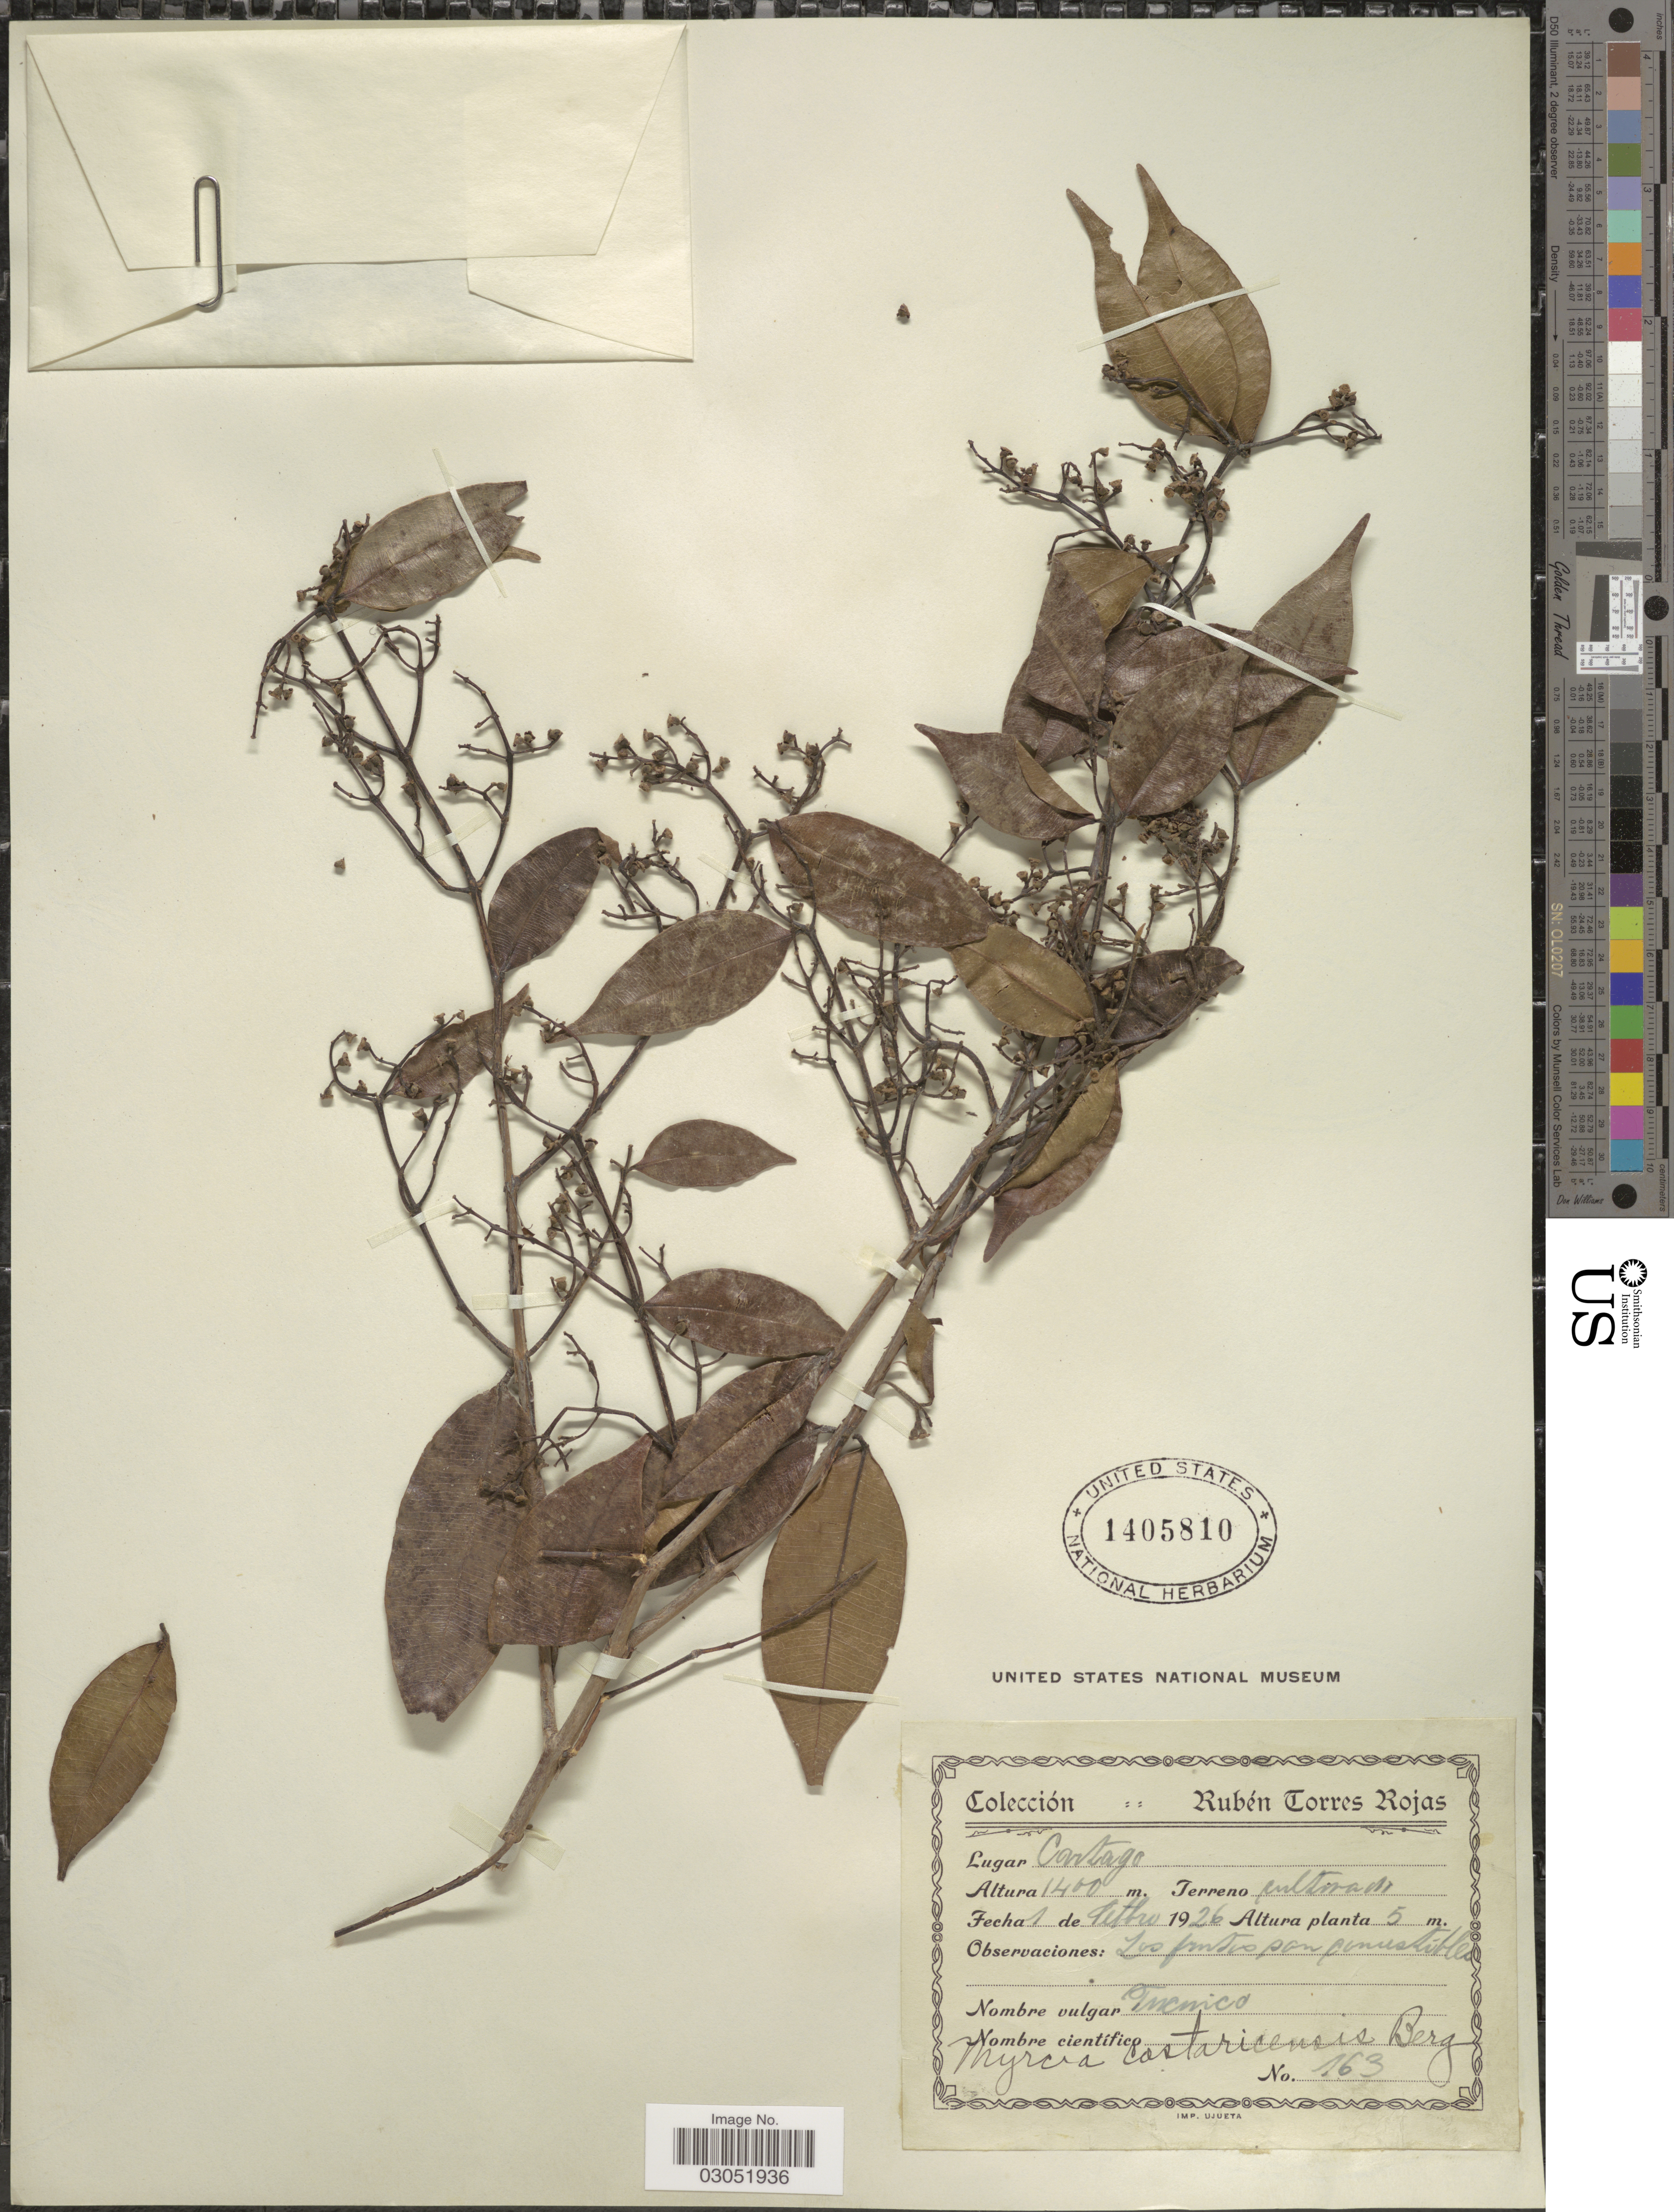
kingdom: Plantae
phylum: Tracheophyta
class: Magnoliopsida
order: Myrtales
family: Myrtaceae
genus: Myrcia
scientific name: Myrcia splendens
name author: (Sw.) DC.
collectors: R. Torres Rojas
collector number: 163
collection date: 1926-09-01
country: Costa Rica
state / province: Cartago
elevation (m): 1400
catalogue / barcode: US 1405810